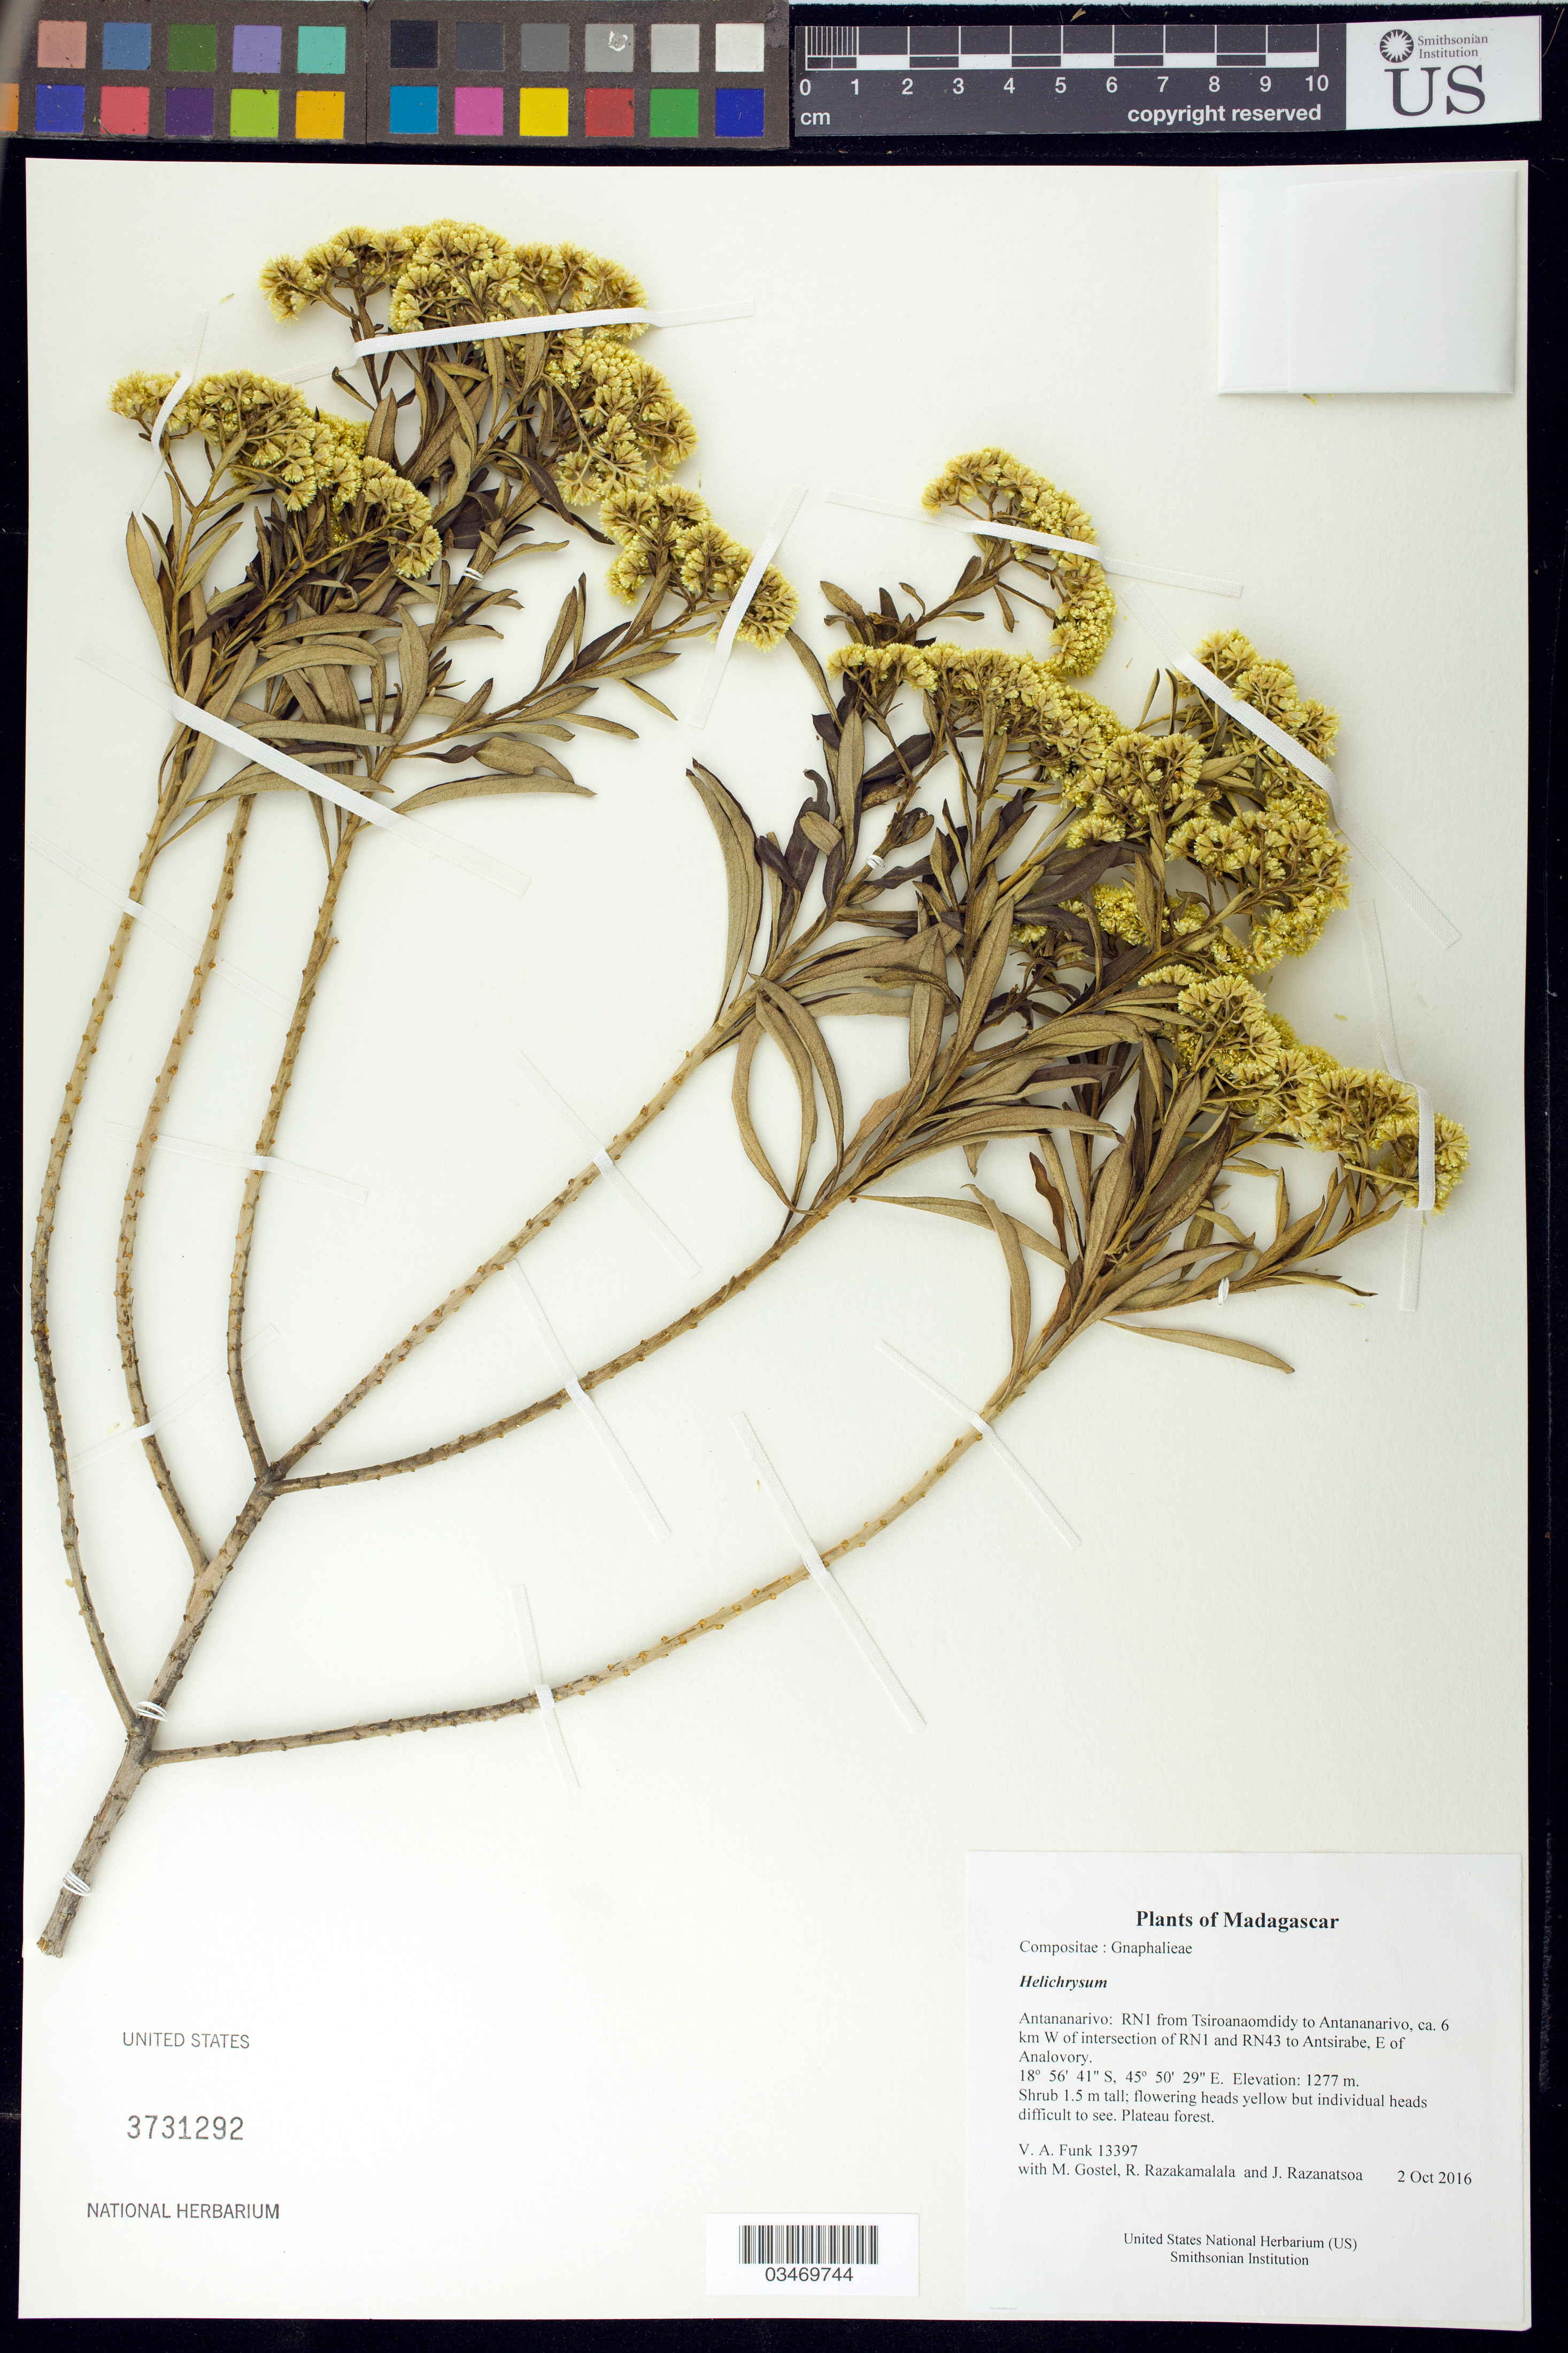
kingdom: Plantae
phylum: Tracheophyta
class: Magnoliopsida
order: Asterales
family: Asteraceae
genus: Helichrysum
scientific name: Helichrysum sp.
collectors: M. R. Gostel, R. Razakamalala & J. Razanatsoa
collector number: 13397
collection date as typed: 2 Oct 2016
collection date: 2016-10-02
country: Madagascar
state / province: Bongolava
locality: RN1 from Tsiroanaomdidy to Antananarivo, ca. 6 km W of intersection of RN1 and RN43 to Antsirabe, E of Analovory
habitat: Plateau forest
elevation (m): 1277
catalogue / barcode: US 3731292